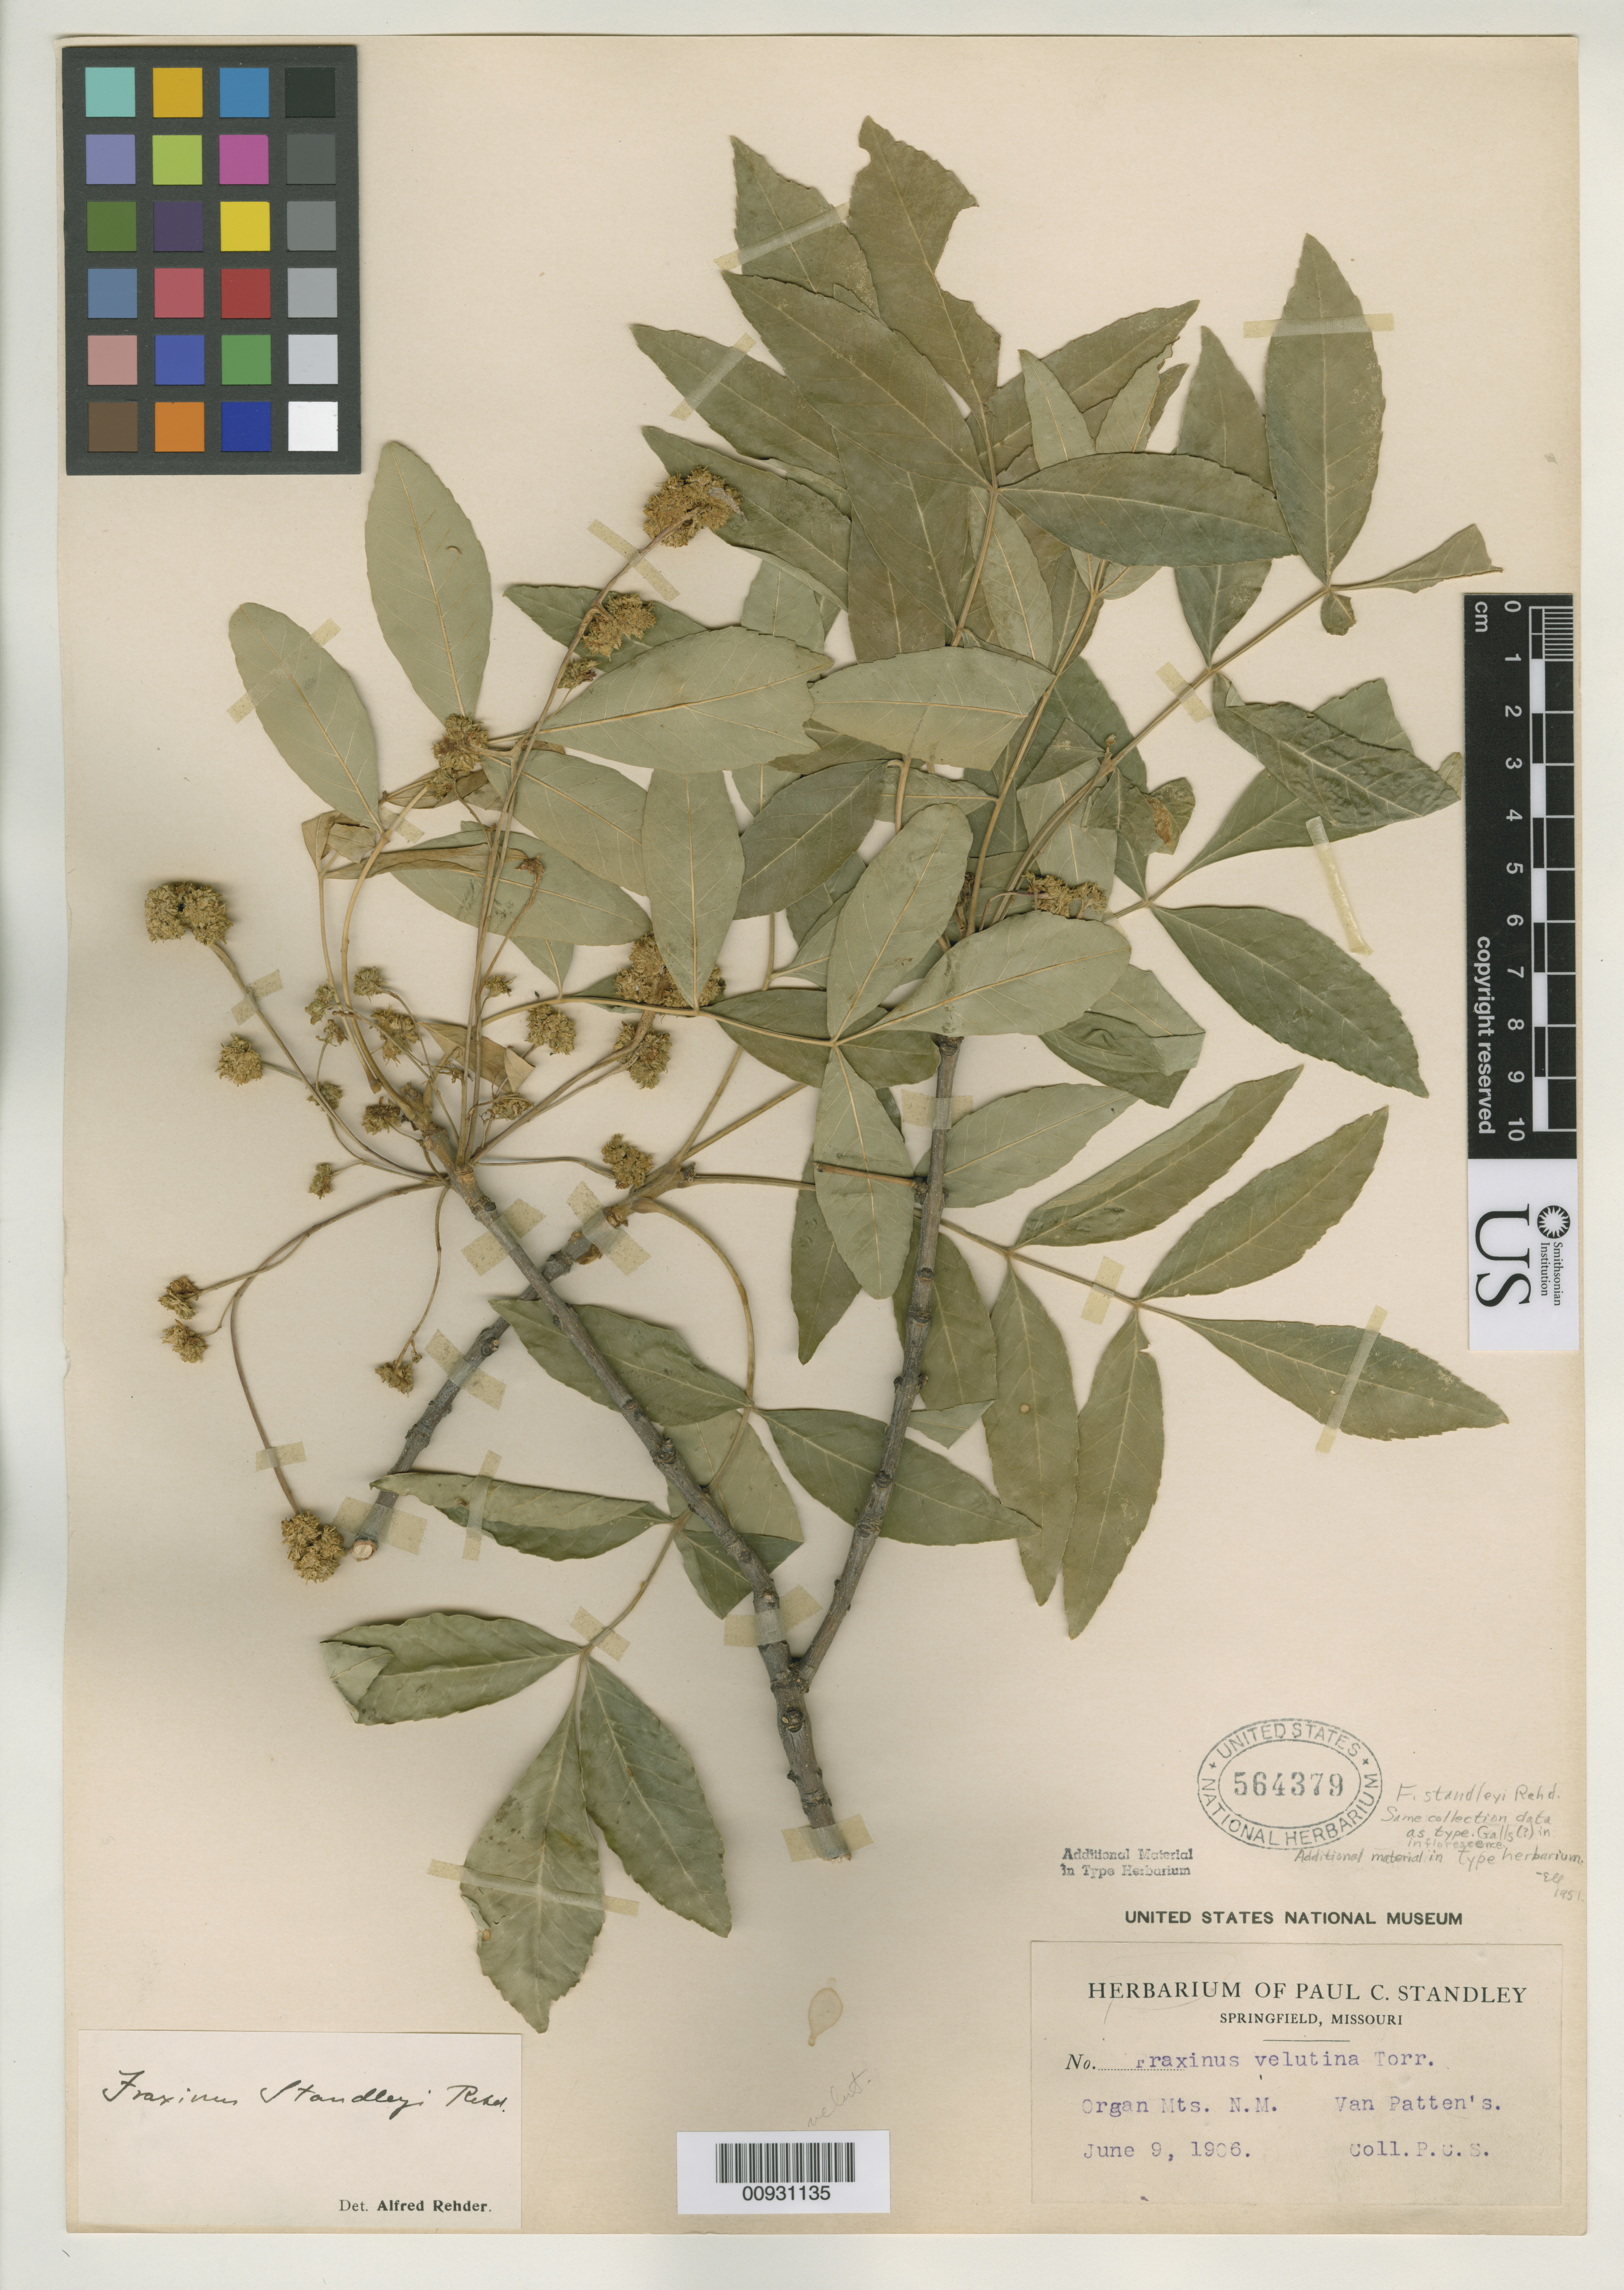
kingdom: Plantae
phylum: Tracheophyta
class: Magnoliopsida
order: Lamiales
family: Oleaceae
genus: Fraxinus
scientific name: Fraxinus standleyi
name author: Rehder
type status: Isotype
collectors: P. C. Standley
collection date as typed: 09 Jun 1906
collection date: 1906-06-09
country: United States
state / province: New Mexico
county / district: Dona Ana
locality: Organ Mts. Van Patten's.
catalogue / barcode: US 564379